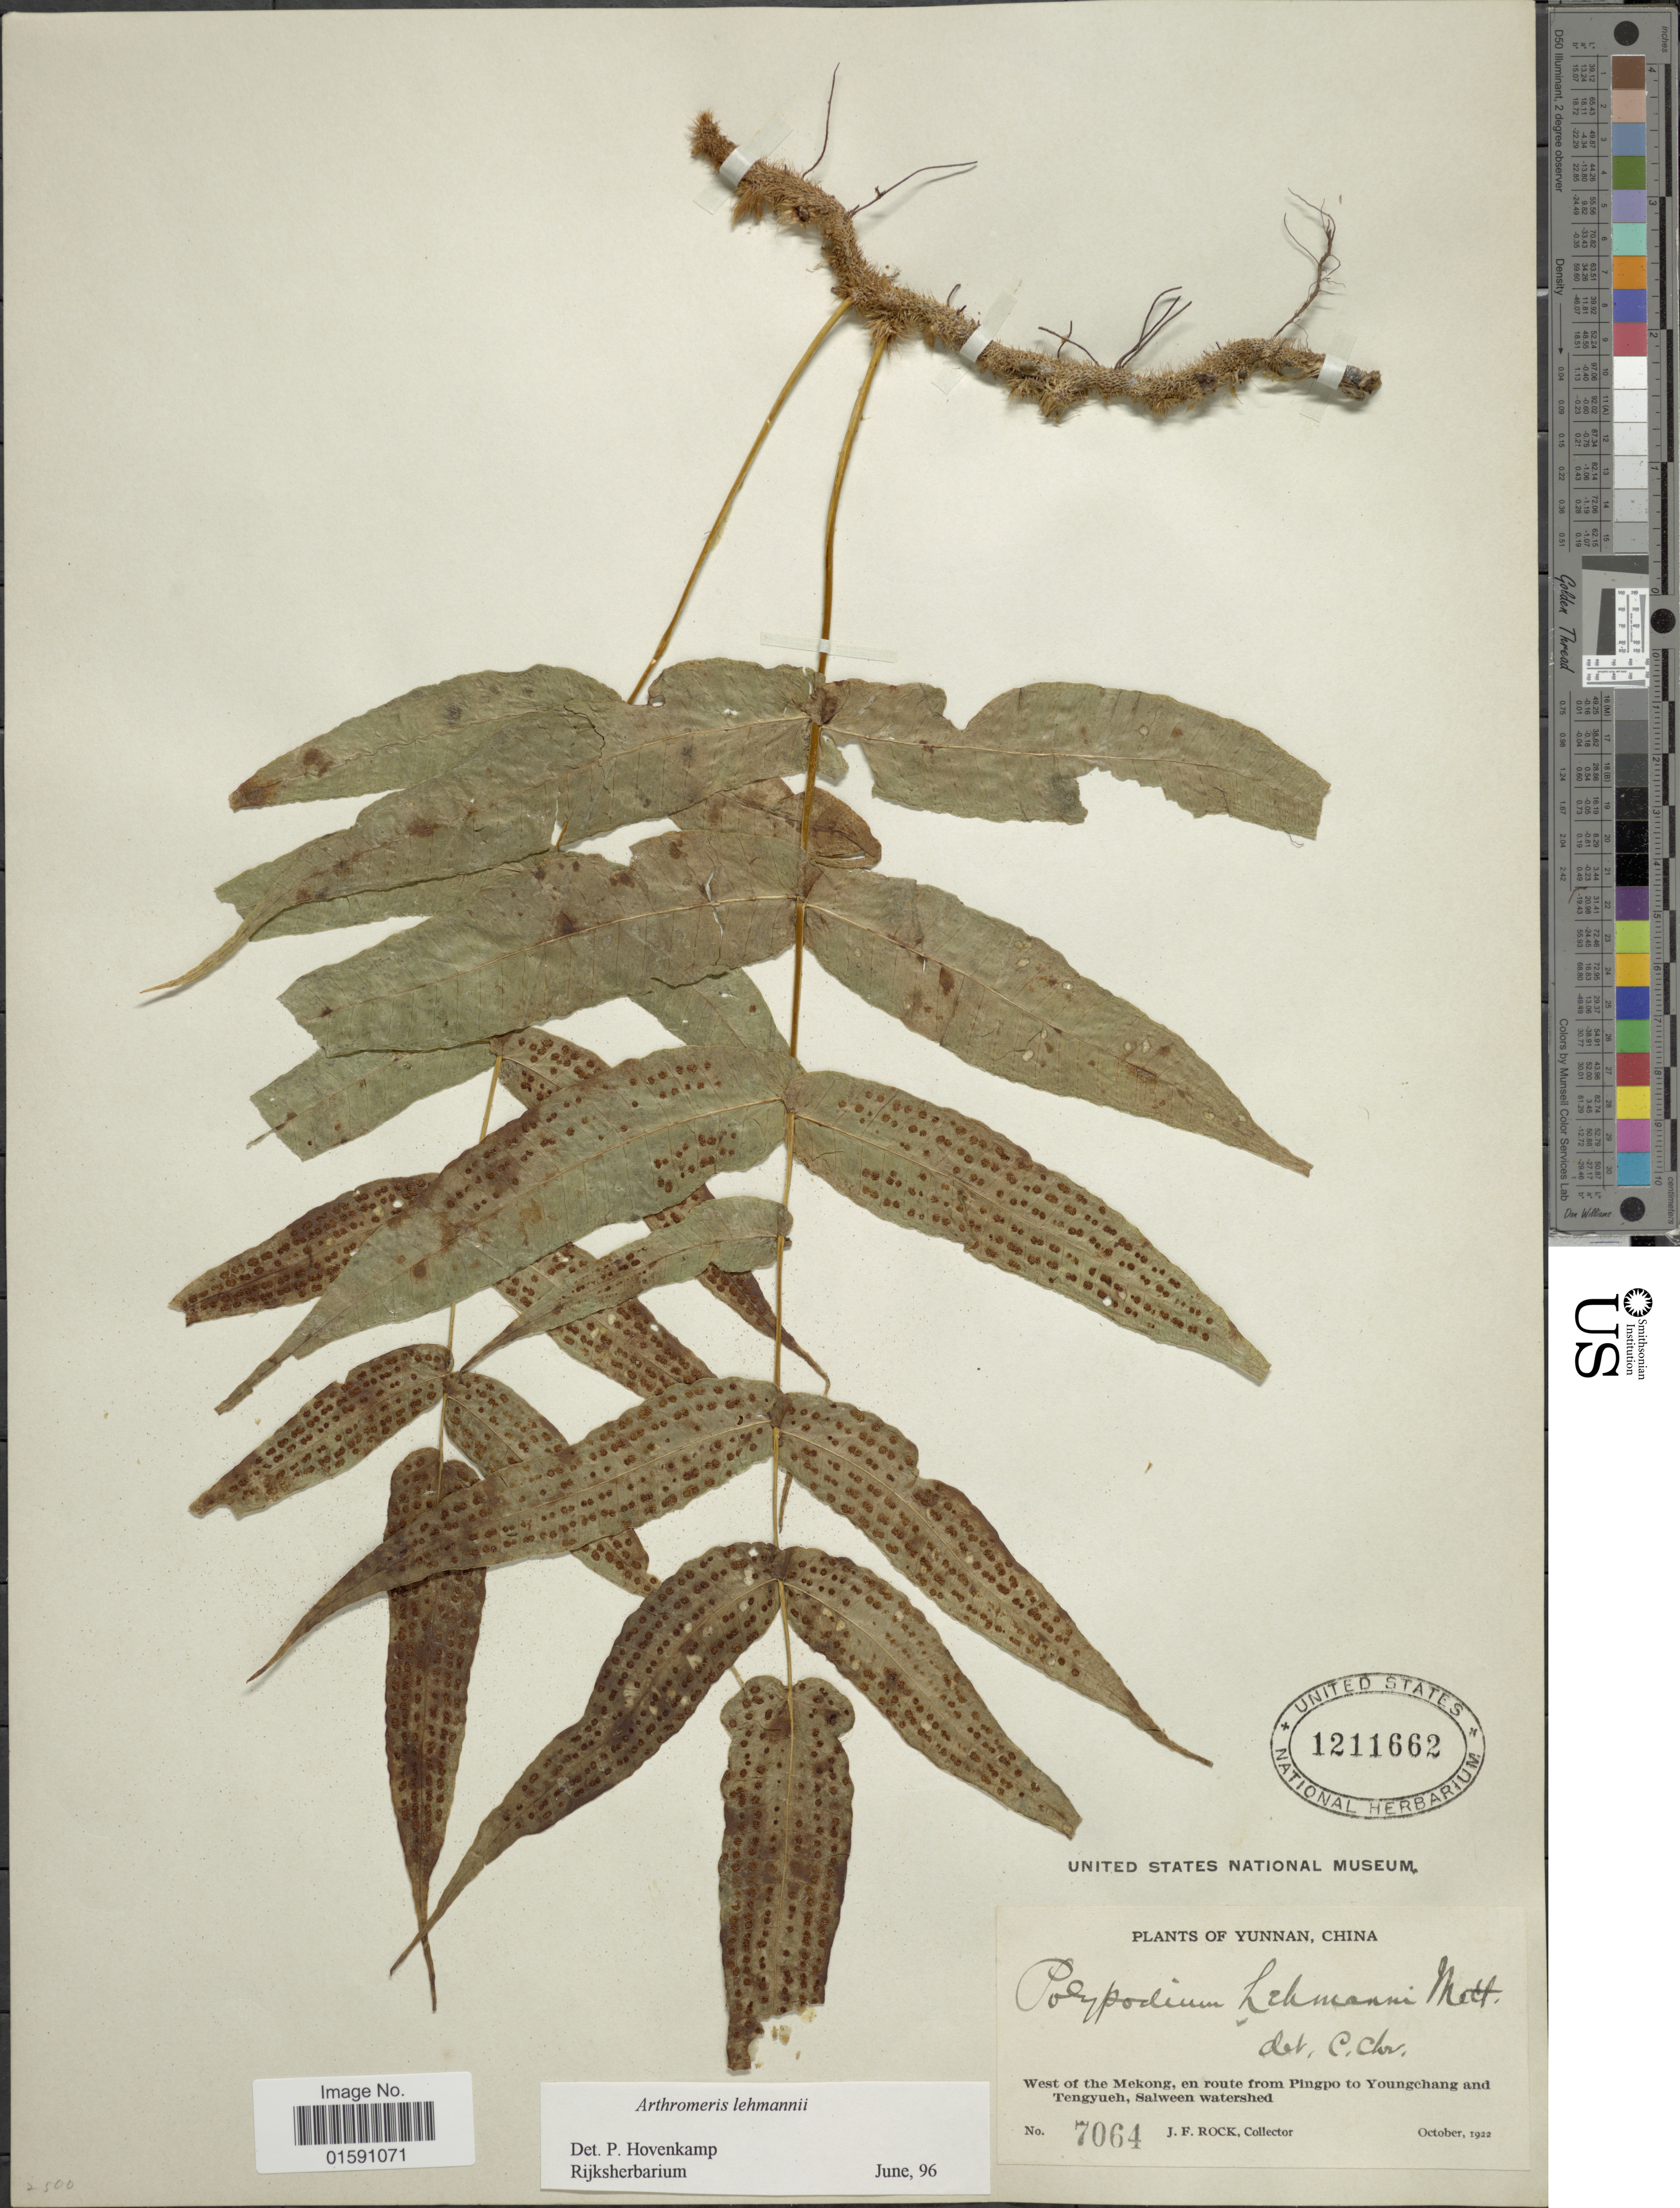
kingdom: Plantae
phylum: Tracheophyta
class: Polypodiopsida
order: Polypodiales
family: Polypodiaceae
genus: Arthromeris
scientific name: Arthromeris lehmannii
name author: (Mett.) Ching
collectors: J. Rock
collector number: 7064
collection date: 1922-10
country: China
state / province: Yunnan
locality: West of the Mekong, en route from Pingpo to Youngchang and Tengyueh, Salween watershed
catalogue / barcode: US 1211662